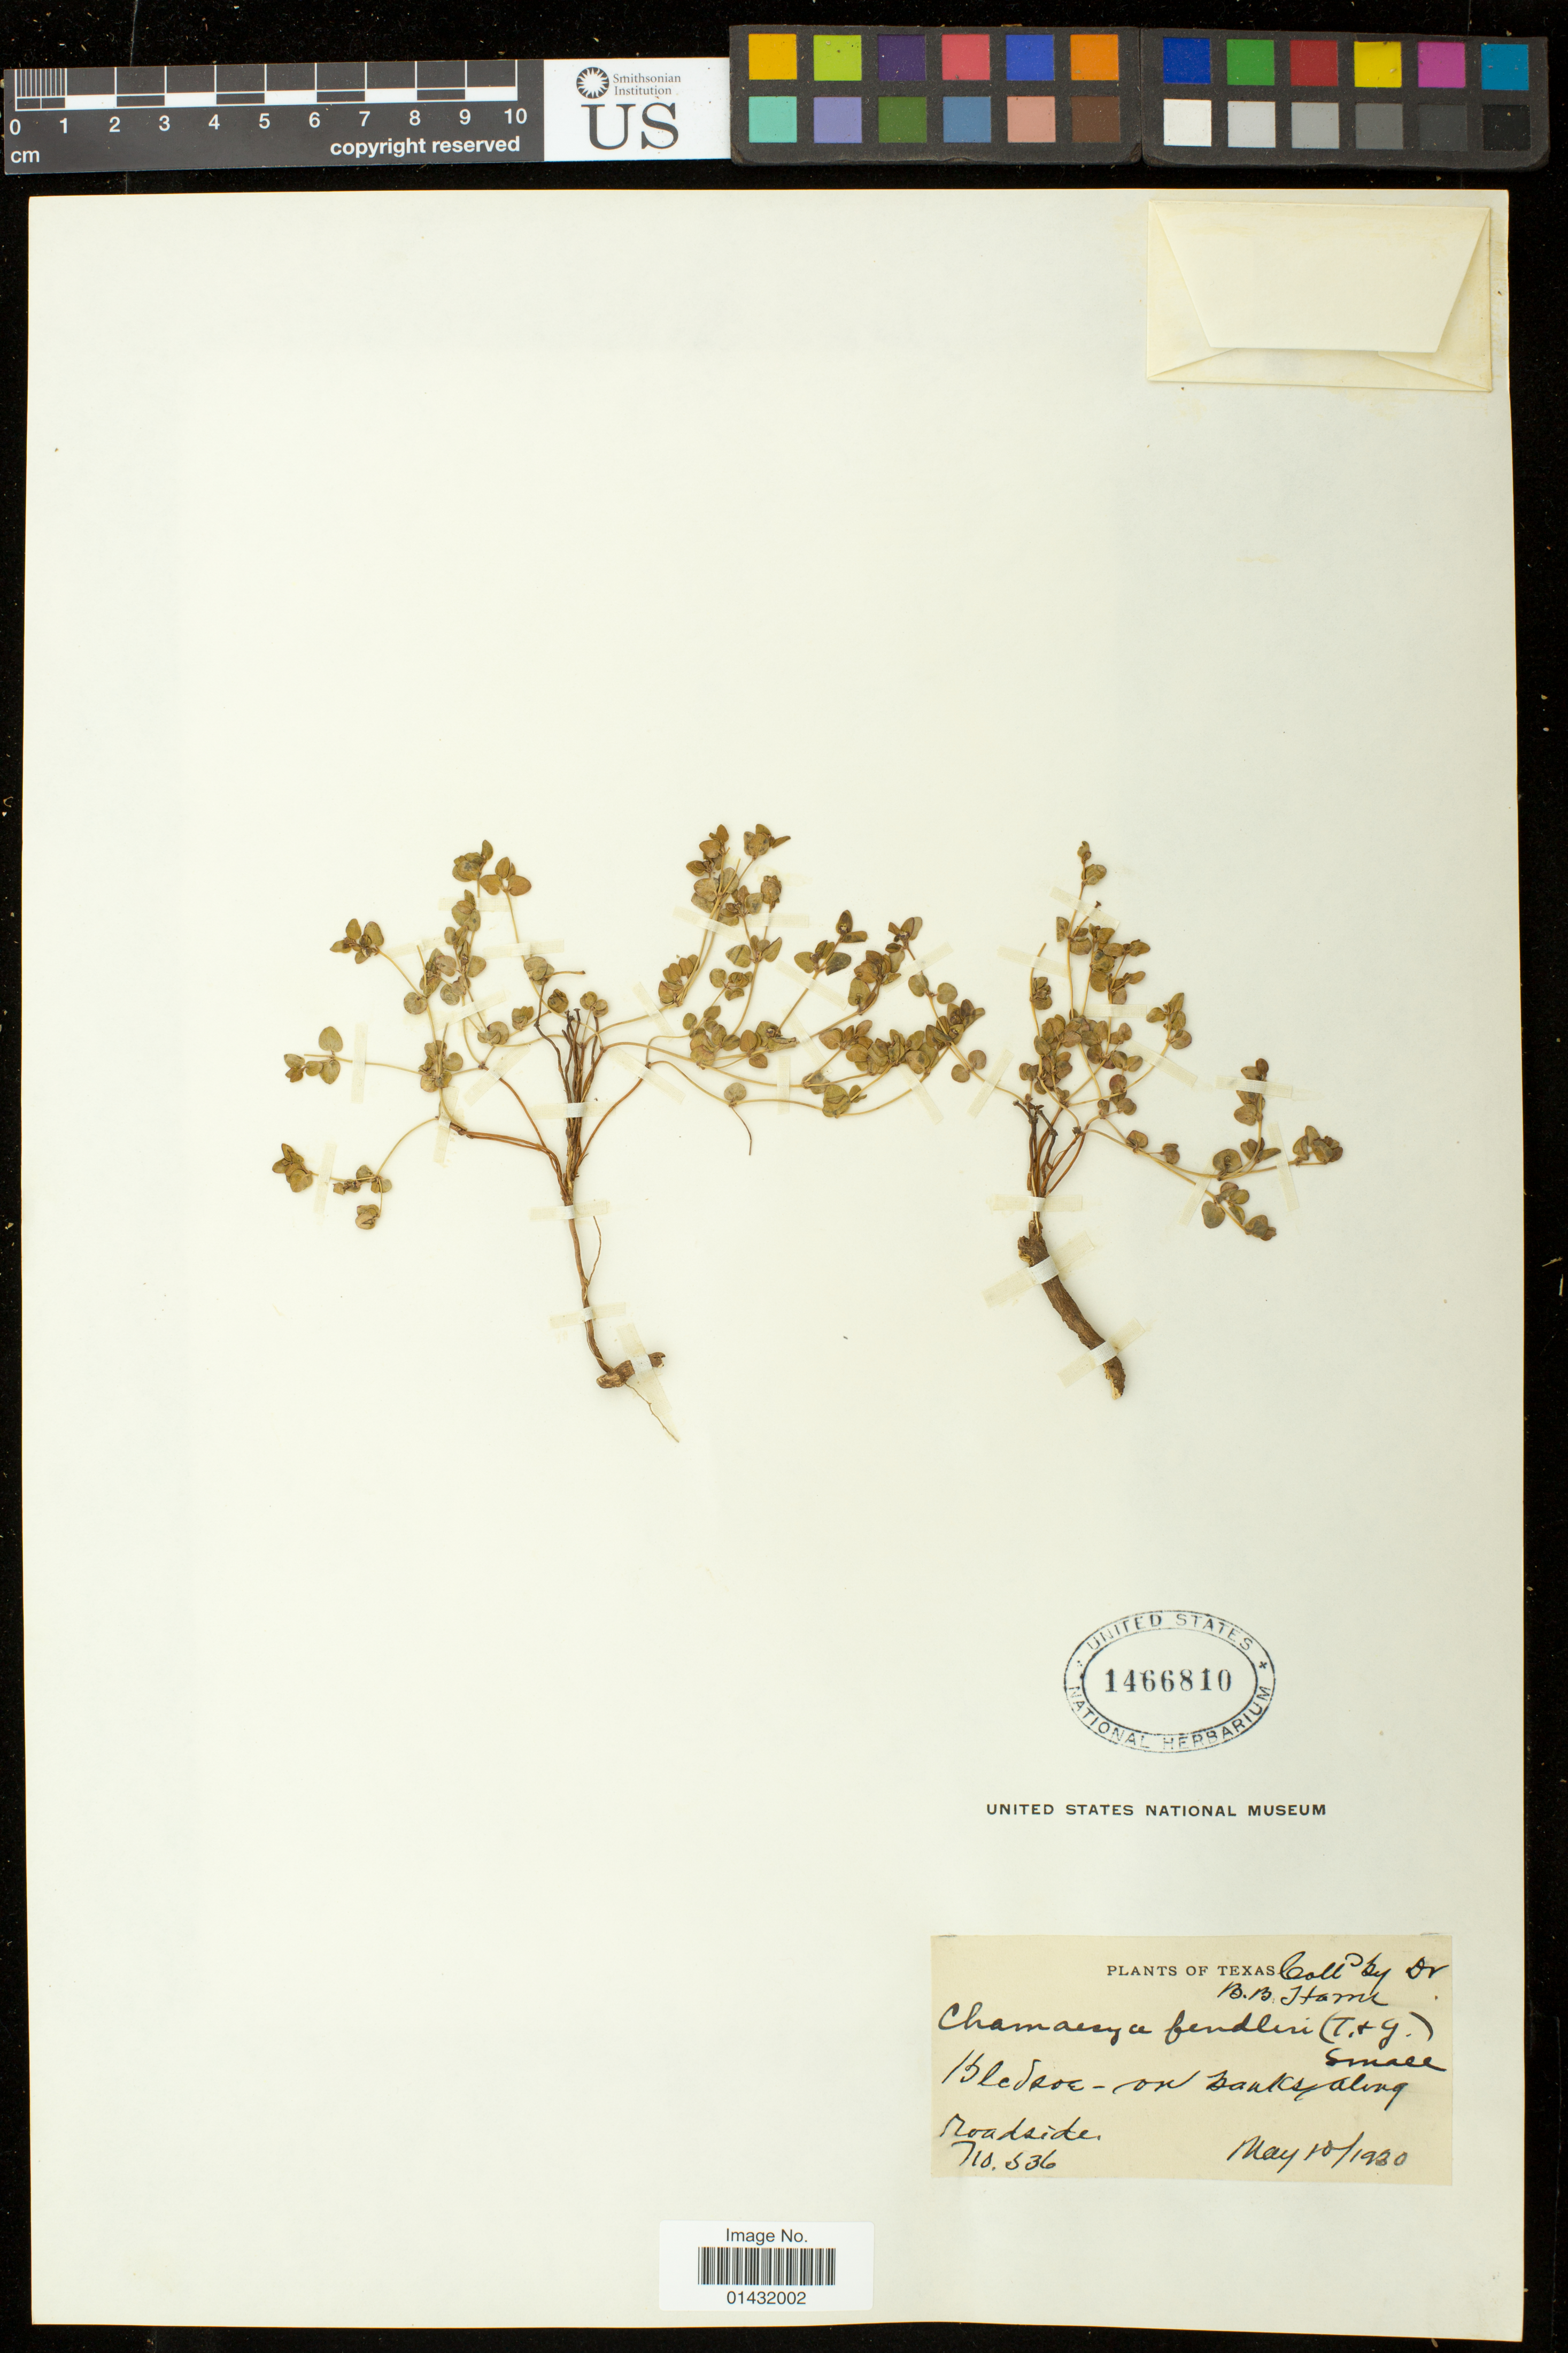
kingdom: Plantae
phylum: Tracheophyta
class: Magnoliopsida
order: Malpighiales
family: Euphorbiaceae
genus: Euphorbia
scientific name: Euphorbia fendleri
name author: Torr. & A. Gray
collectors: B. B. Harris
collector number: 536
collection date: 1930-05-10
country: United States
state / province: Texas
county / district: Cochran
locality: Bledsoe - on banks along roadside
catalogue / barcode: US 1466810